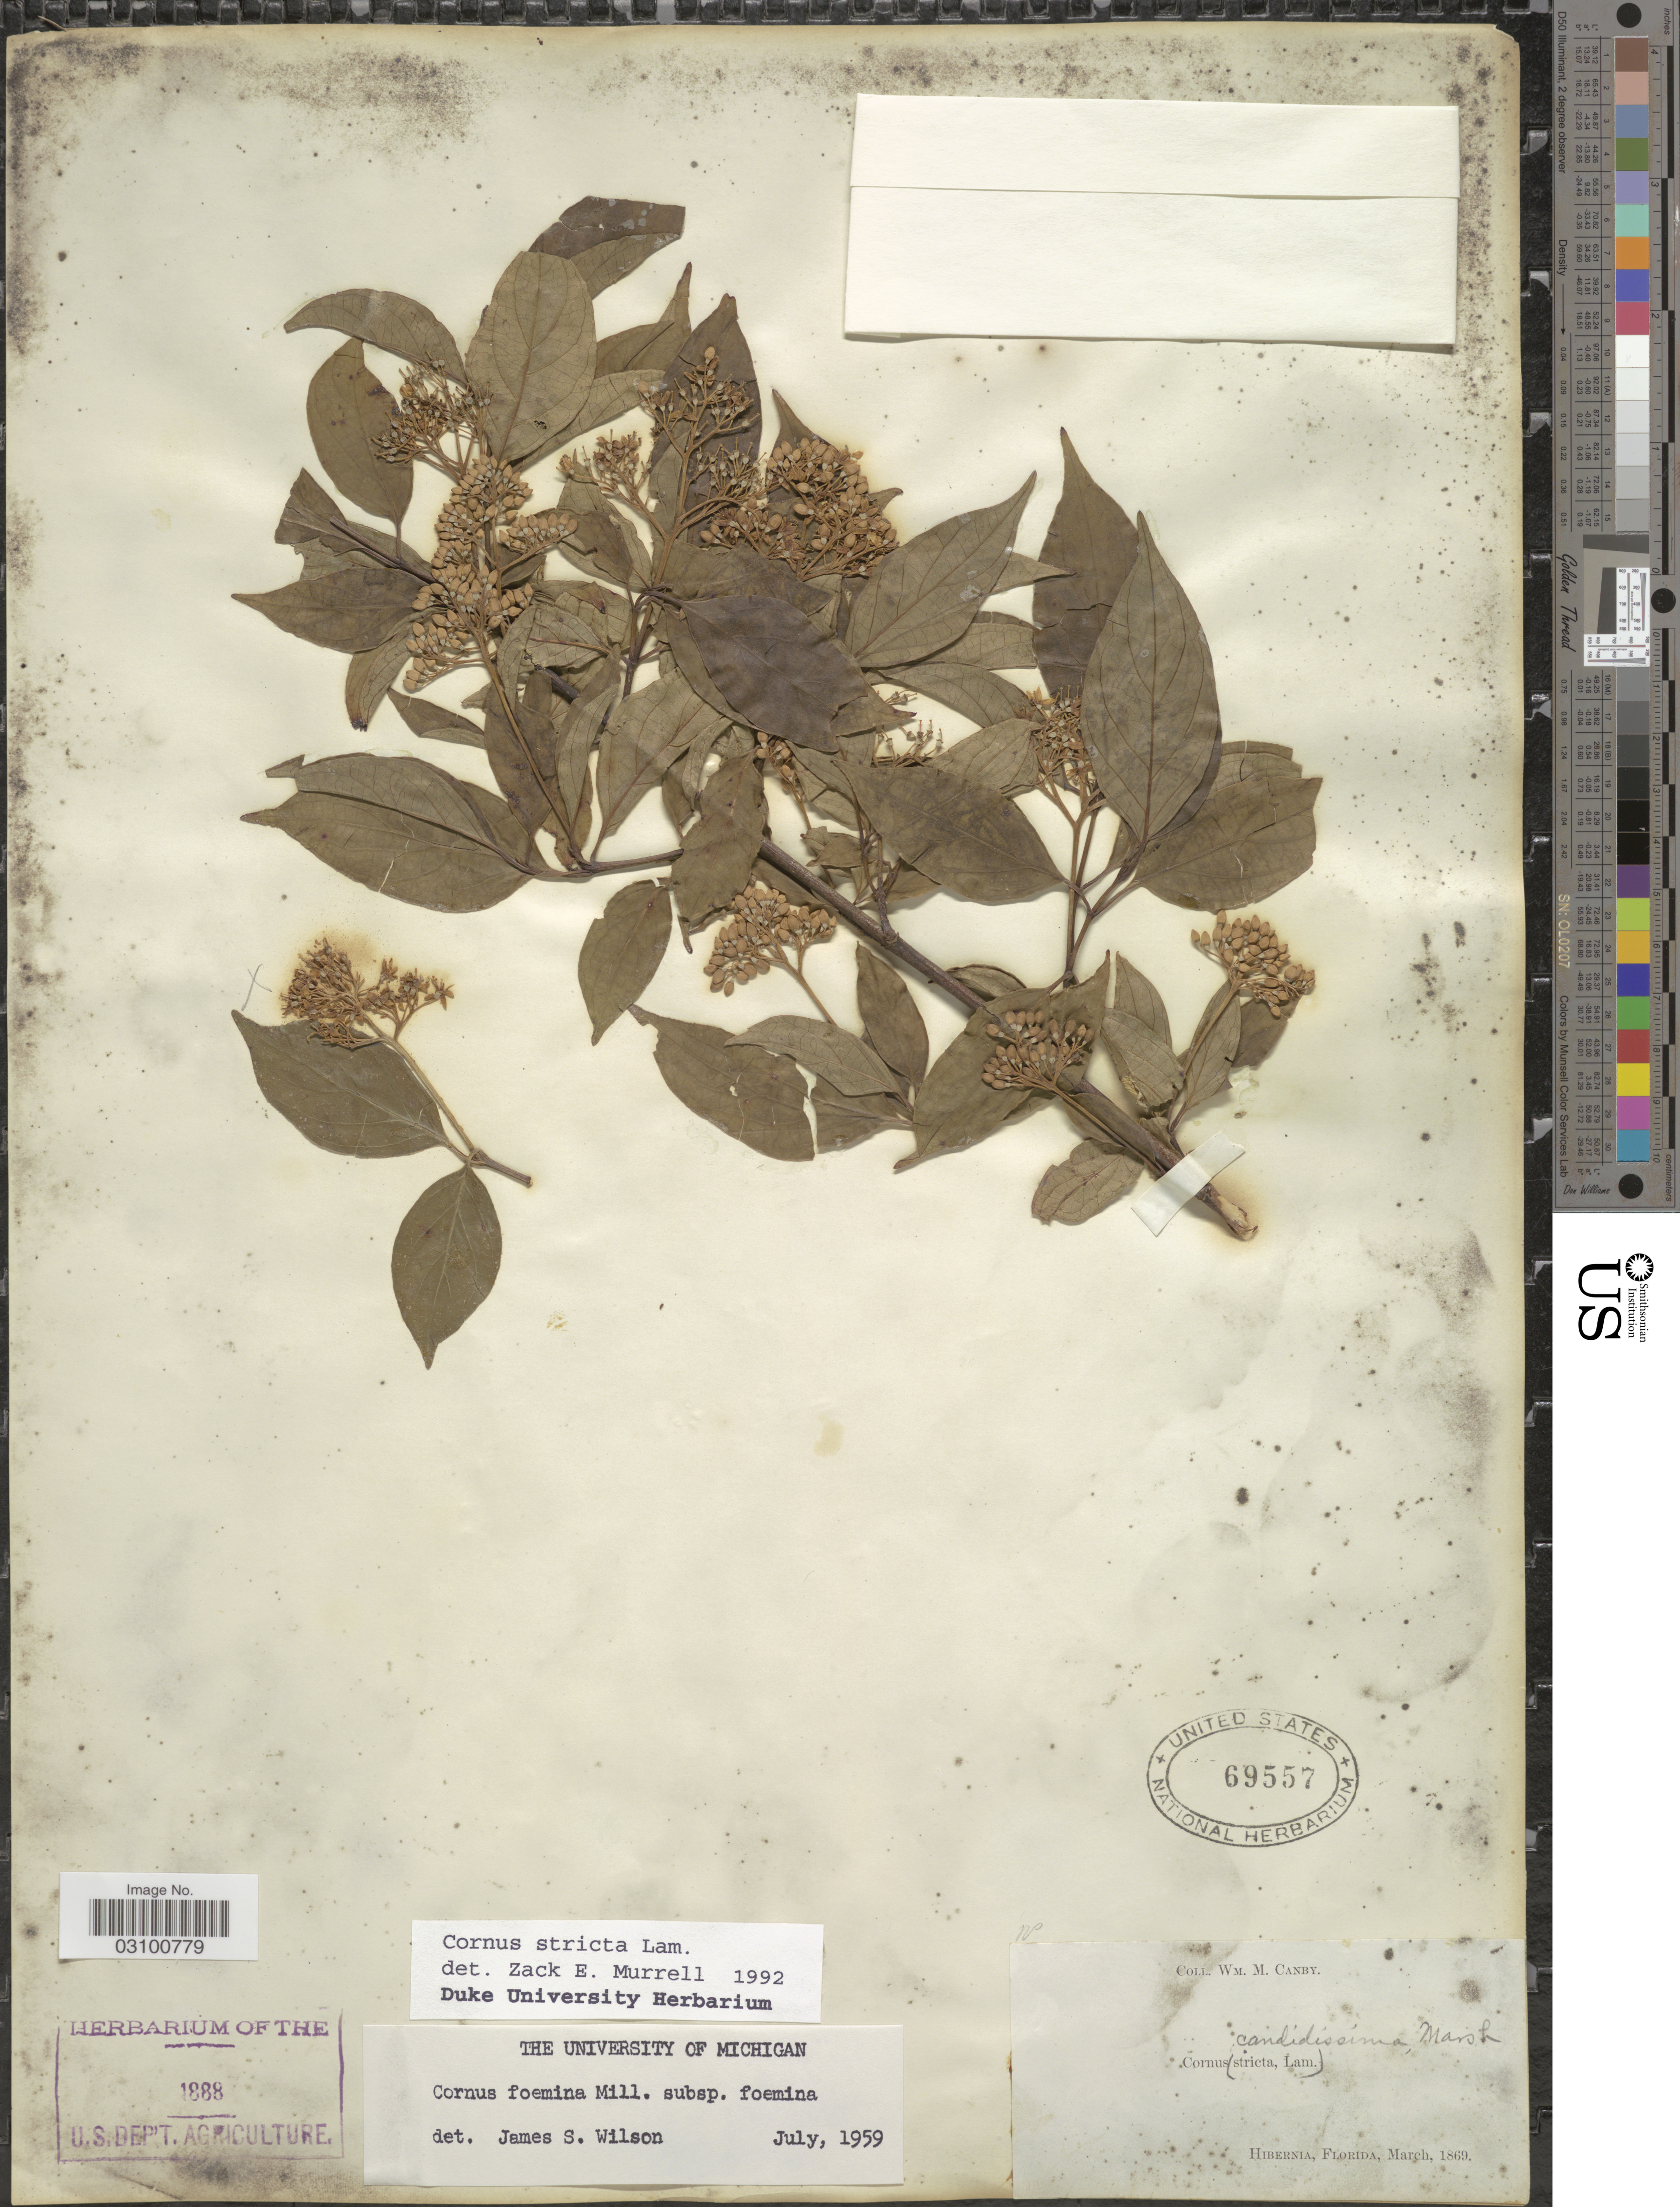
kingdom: Plantae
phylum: Tracheophyta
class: Magnoliopsida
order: Cornales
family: Cornaceae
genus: Cornus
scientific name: Cornus stricta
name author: Lam.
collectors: W. M. Canby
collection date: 1869-03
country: United States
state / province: Florida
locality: Hibernia.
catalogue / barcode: US 69557